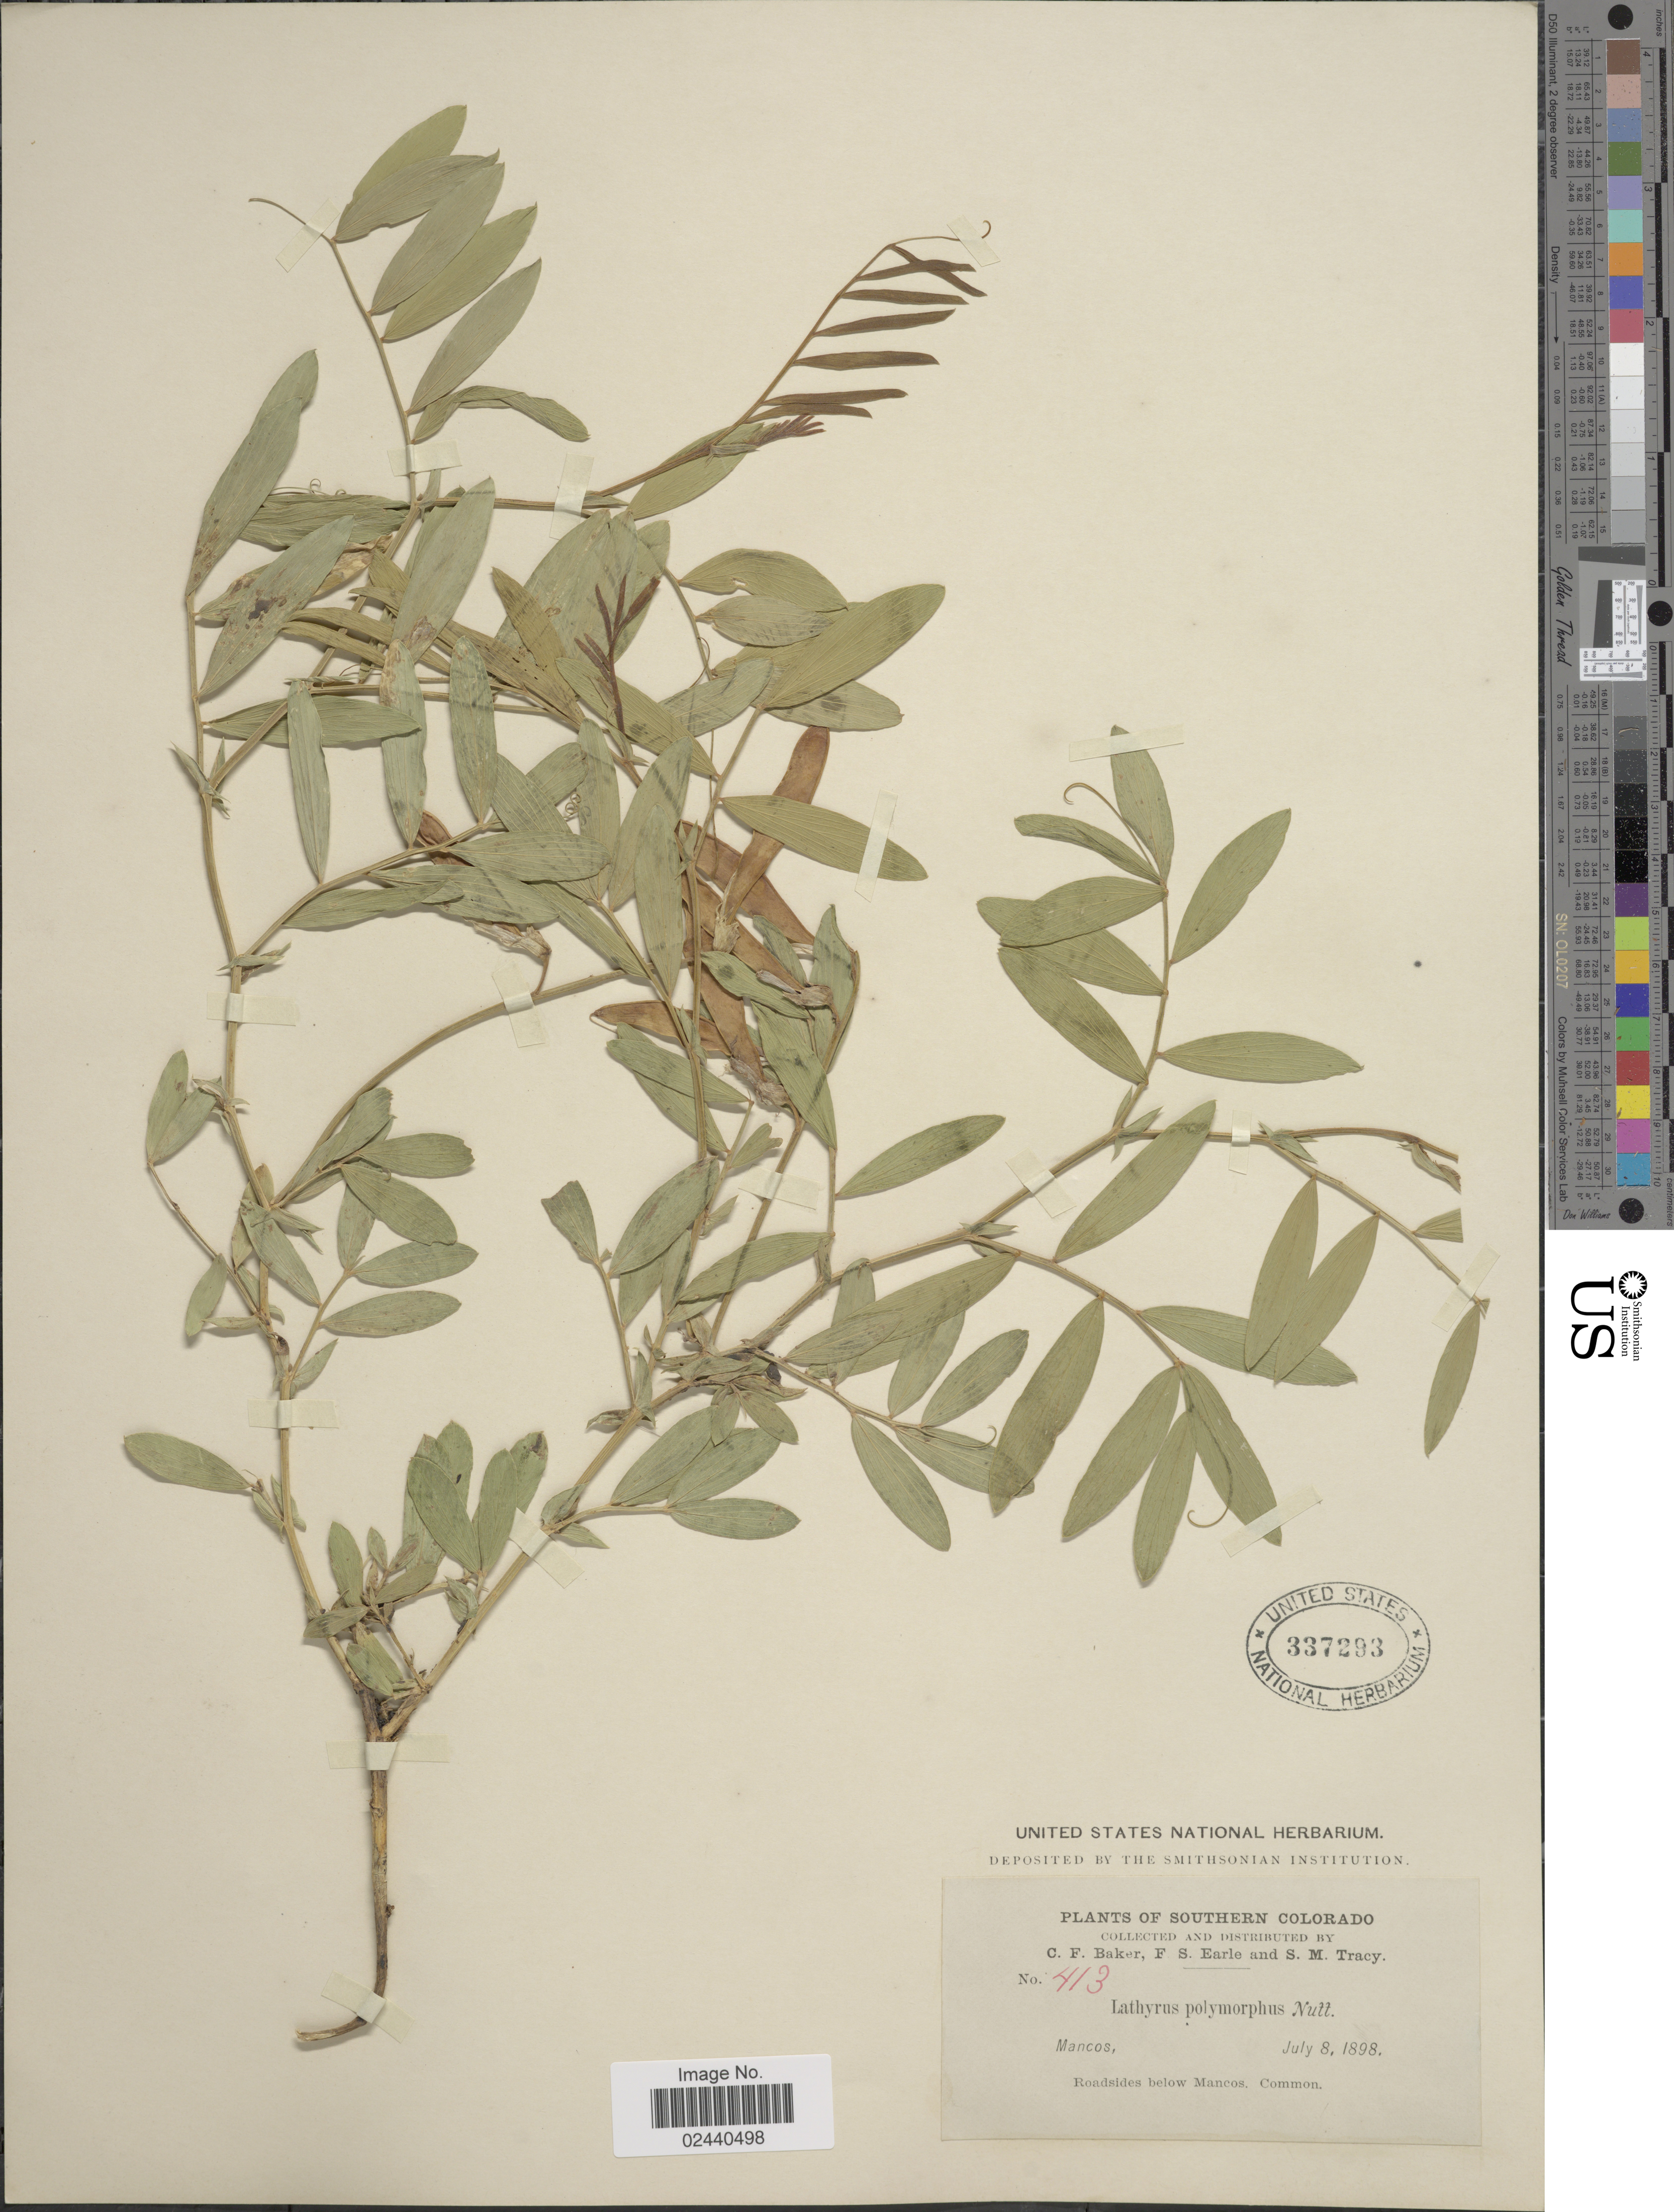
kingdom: Plantae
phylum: Tracheophyta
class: Magnoliopsida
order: Fabales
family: Fabaceae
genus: Lathyrus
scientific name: Lathyrus eucosmus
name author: Butters & H. St. John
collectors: C. F. Baker, F. S. Earle & S. M. Tracy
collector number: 413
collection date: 1898-07-08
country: United States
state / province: Colorado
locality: Southern Colorado. Mancos. Roadsides below Mancos. Common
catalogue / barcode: US 337293